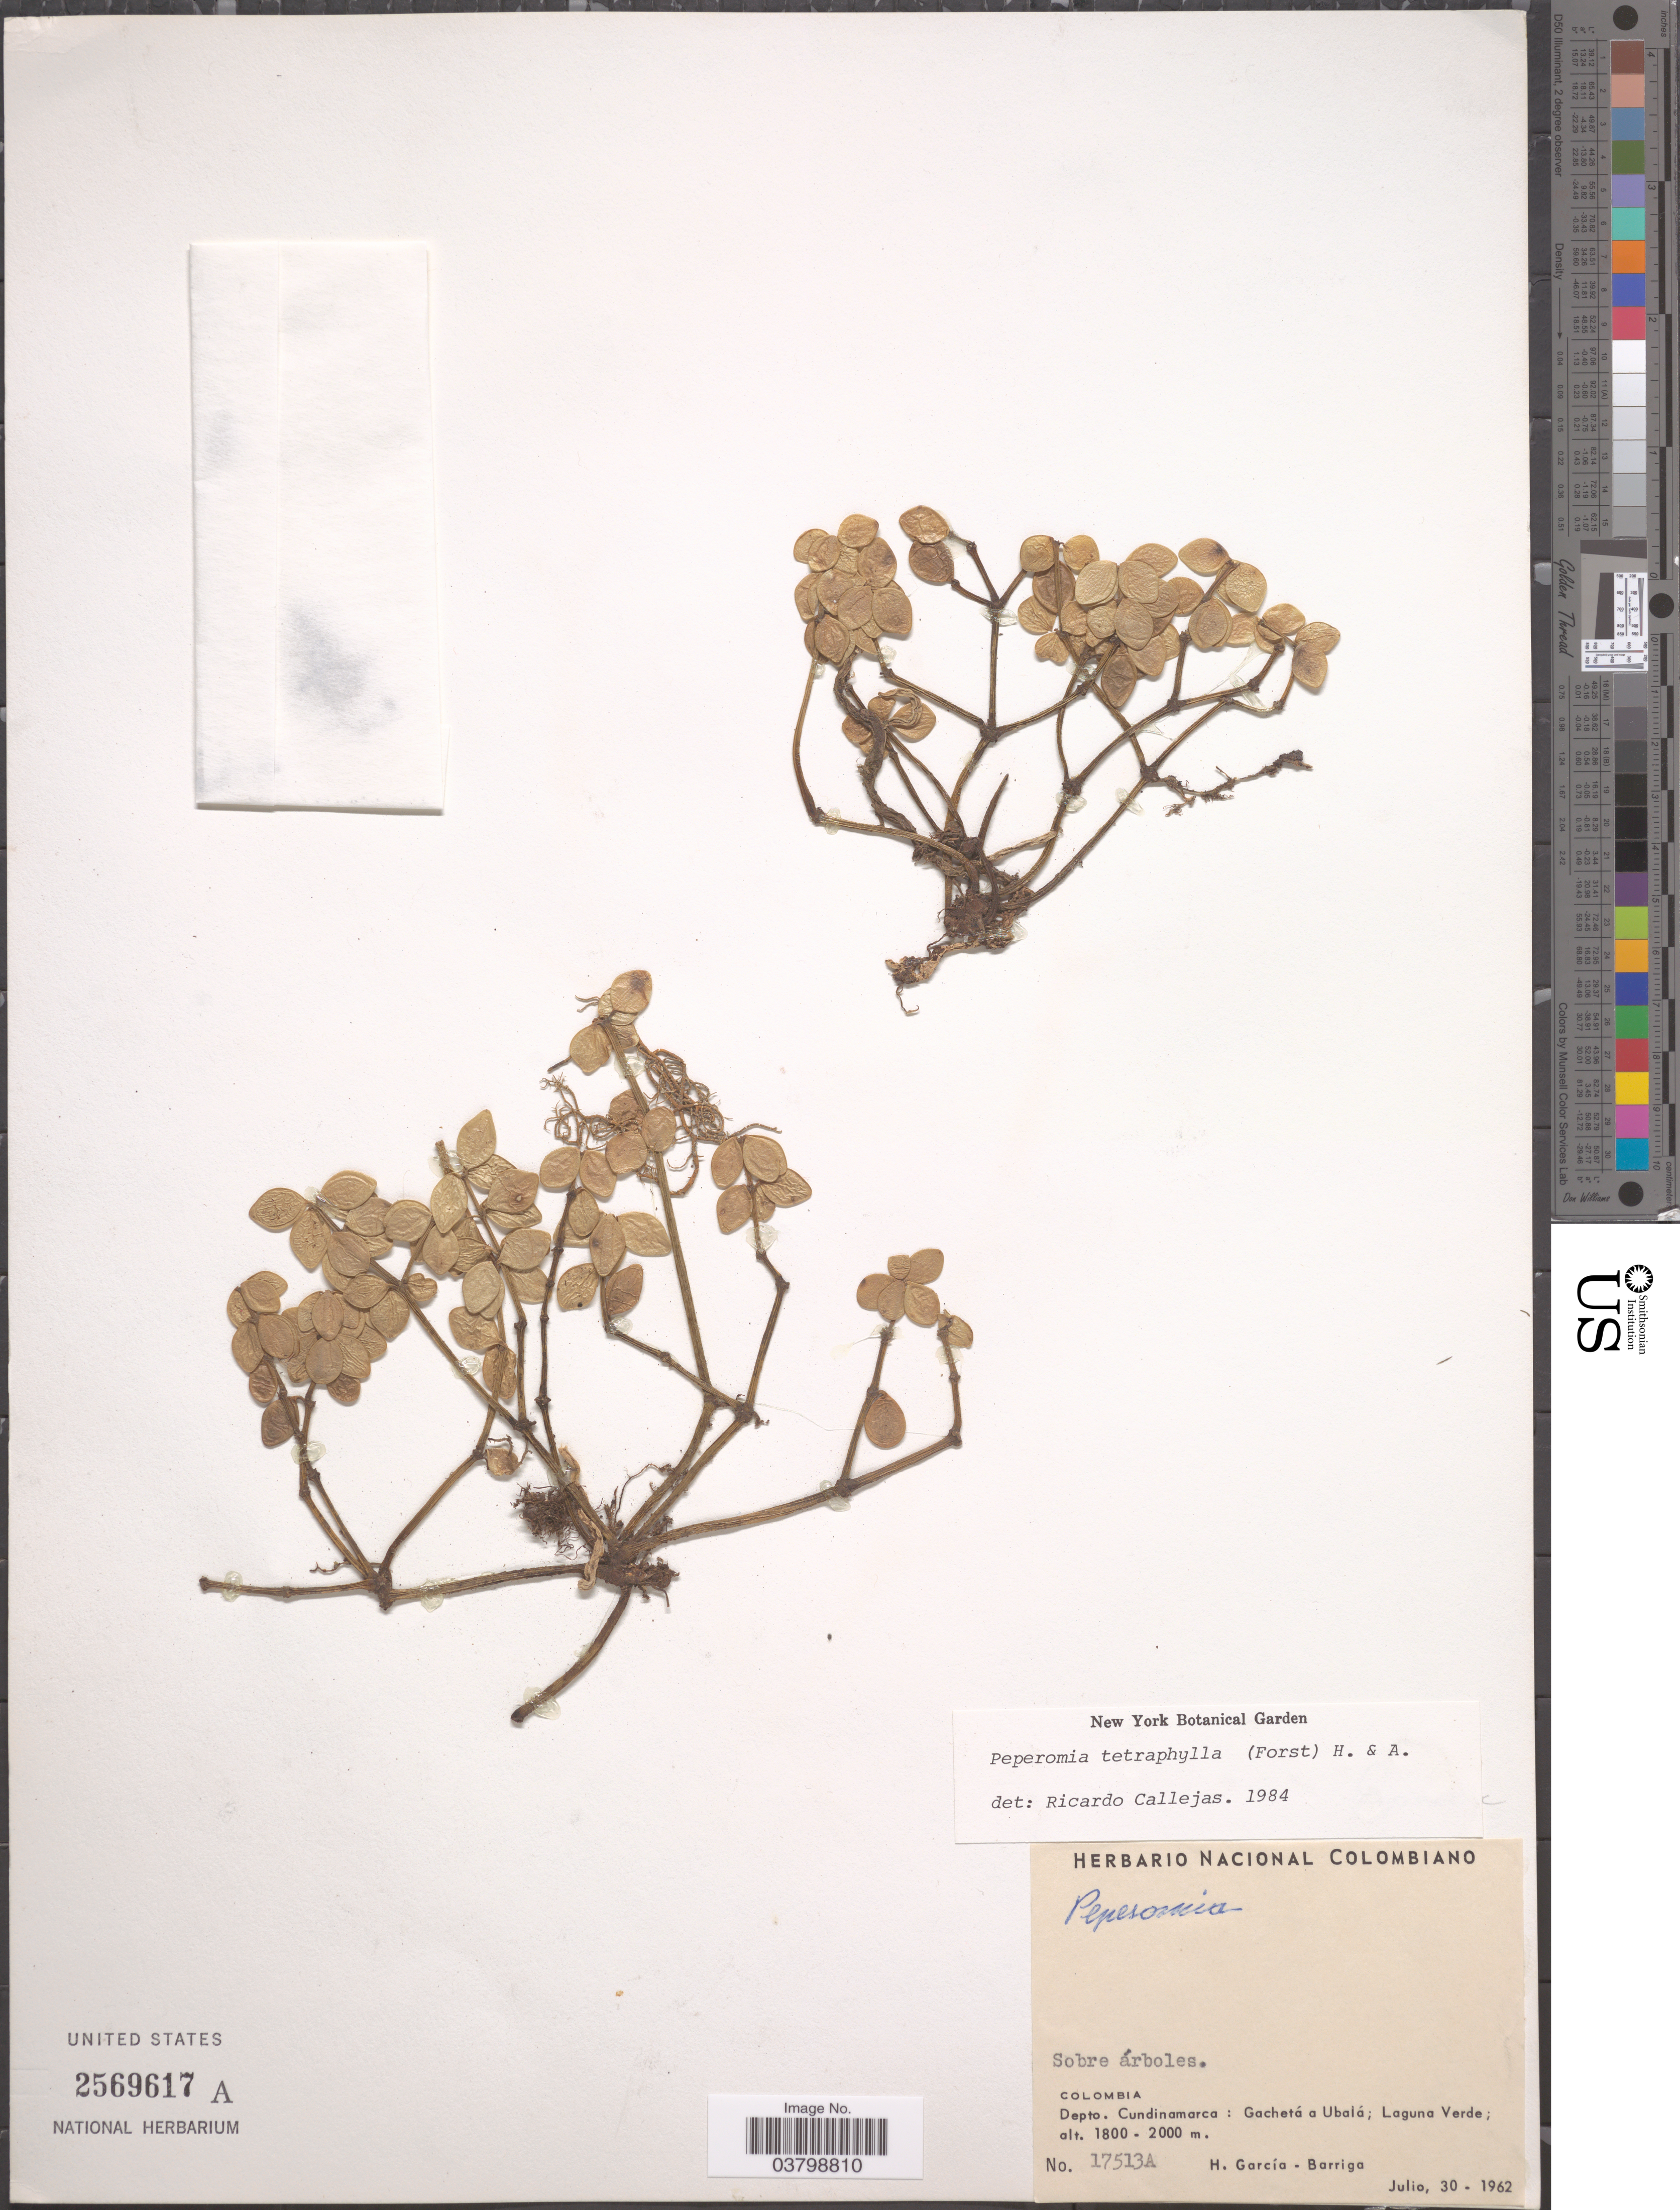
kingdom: Plantae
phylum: Tracheophyta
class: Magnoliopsida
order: Piperales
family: Piperaceae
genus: Peperomia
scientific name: Peperomia tetraphylla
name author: (G. Forst.) Hook. & Arn.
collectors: H. García Barriga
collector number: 17513A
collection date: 1962-07-30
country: Colombia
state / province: Cundinamarca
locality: Depto. Cundinamarca: Gachetá a Ubalá; Laguna Verde.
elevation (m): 1800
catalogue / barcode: US 2569617A